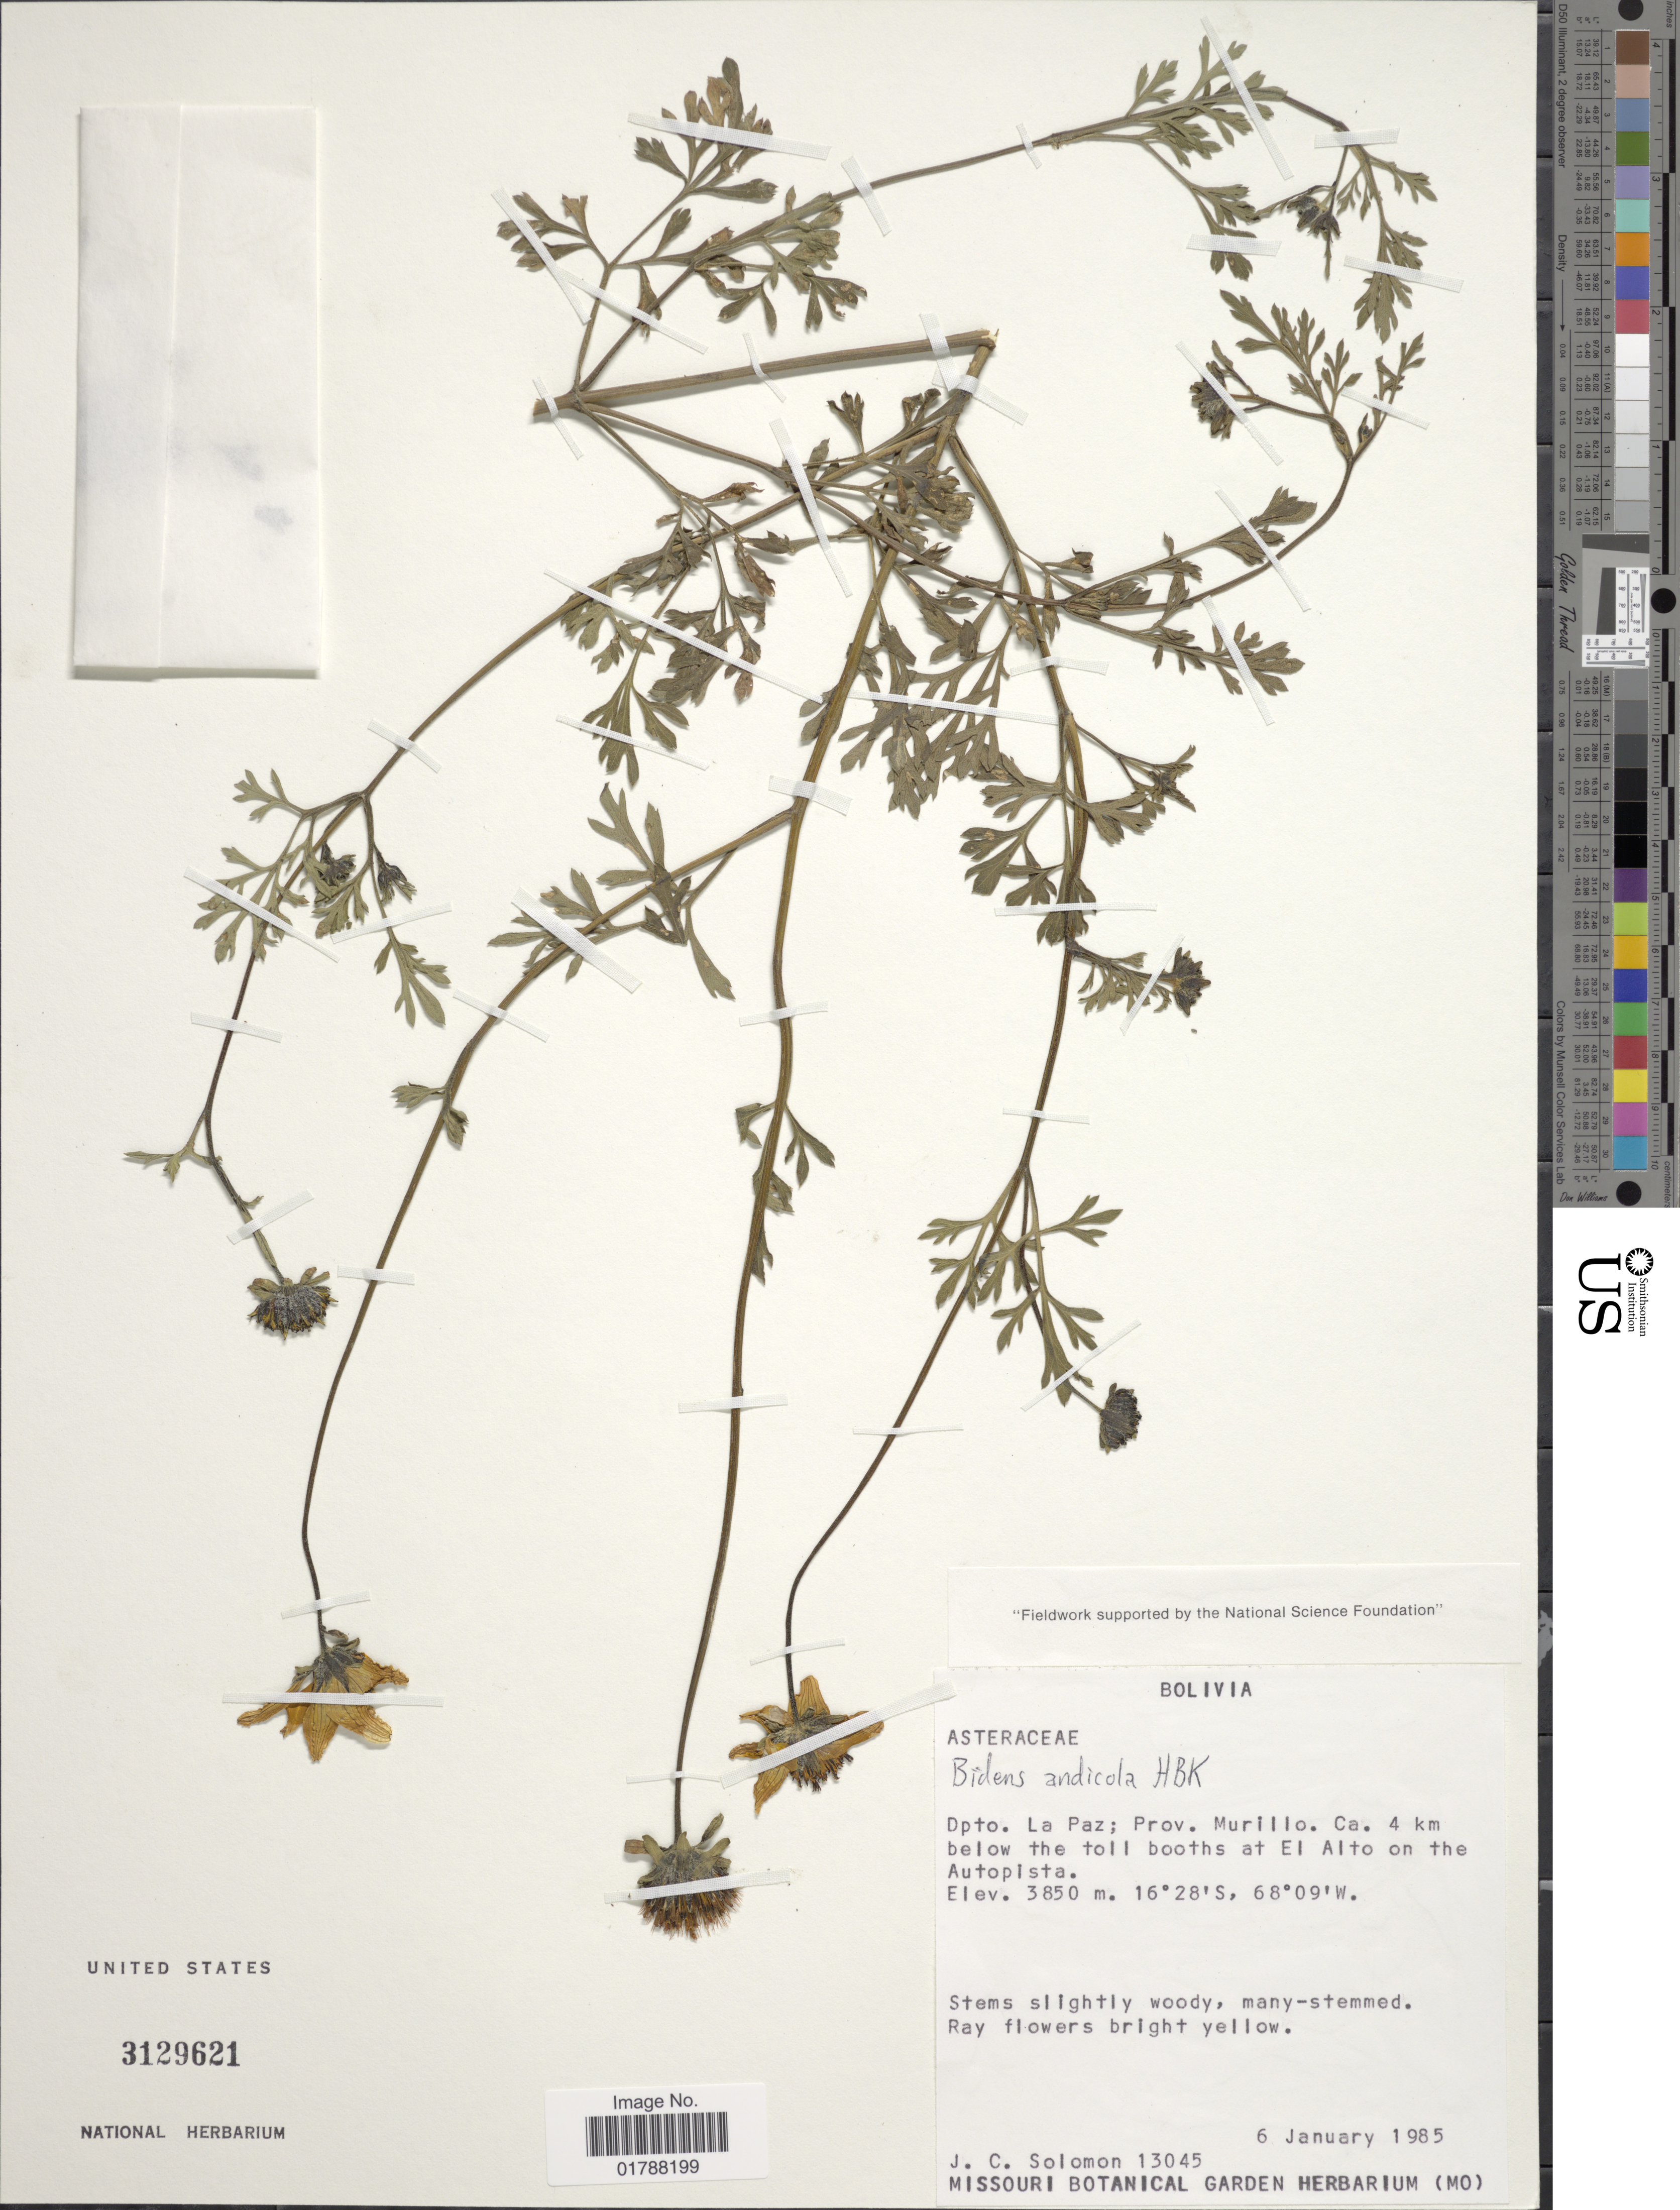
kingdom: Plantae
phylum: Tracheophyta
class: Magnoliopsida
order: Asterales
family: Asteraceae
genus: Bidens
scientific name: Bidens andicola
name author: Kunth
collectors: J. C. Solomon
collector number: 13045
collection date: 1985-01-06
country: Bolivia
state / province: La Paz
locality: Prov. Murillo. Ca. 4 km below the toll booths at El Alto on the Autopista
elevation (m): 3850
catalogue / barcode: US 3129621